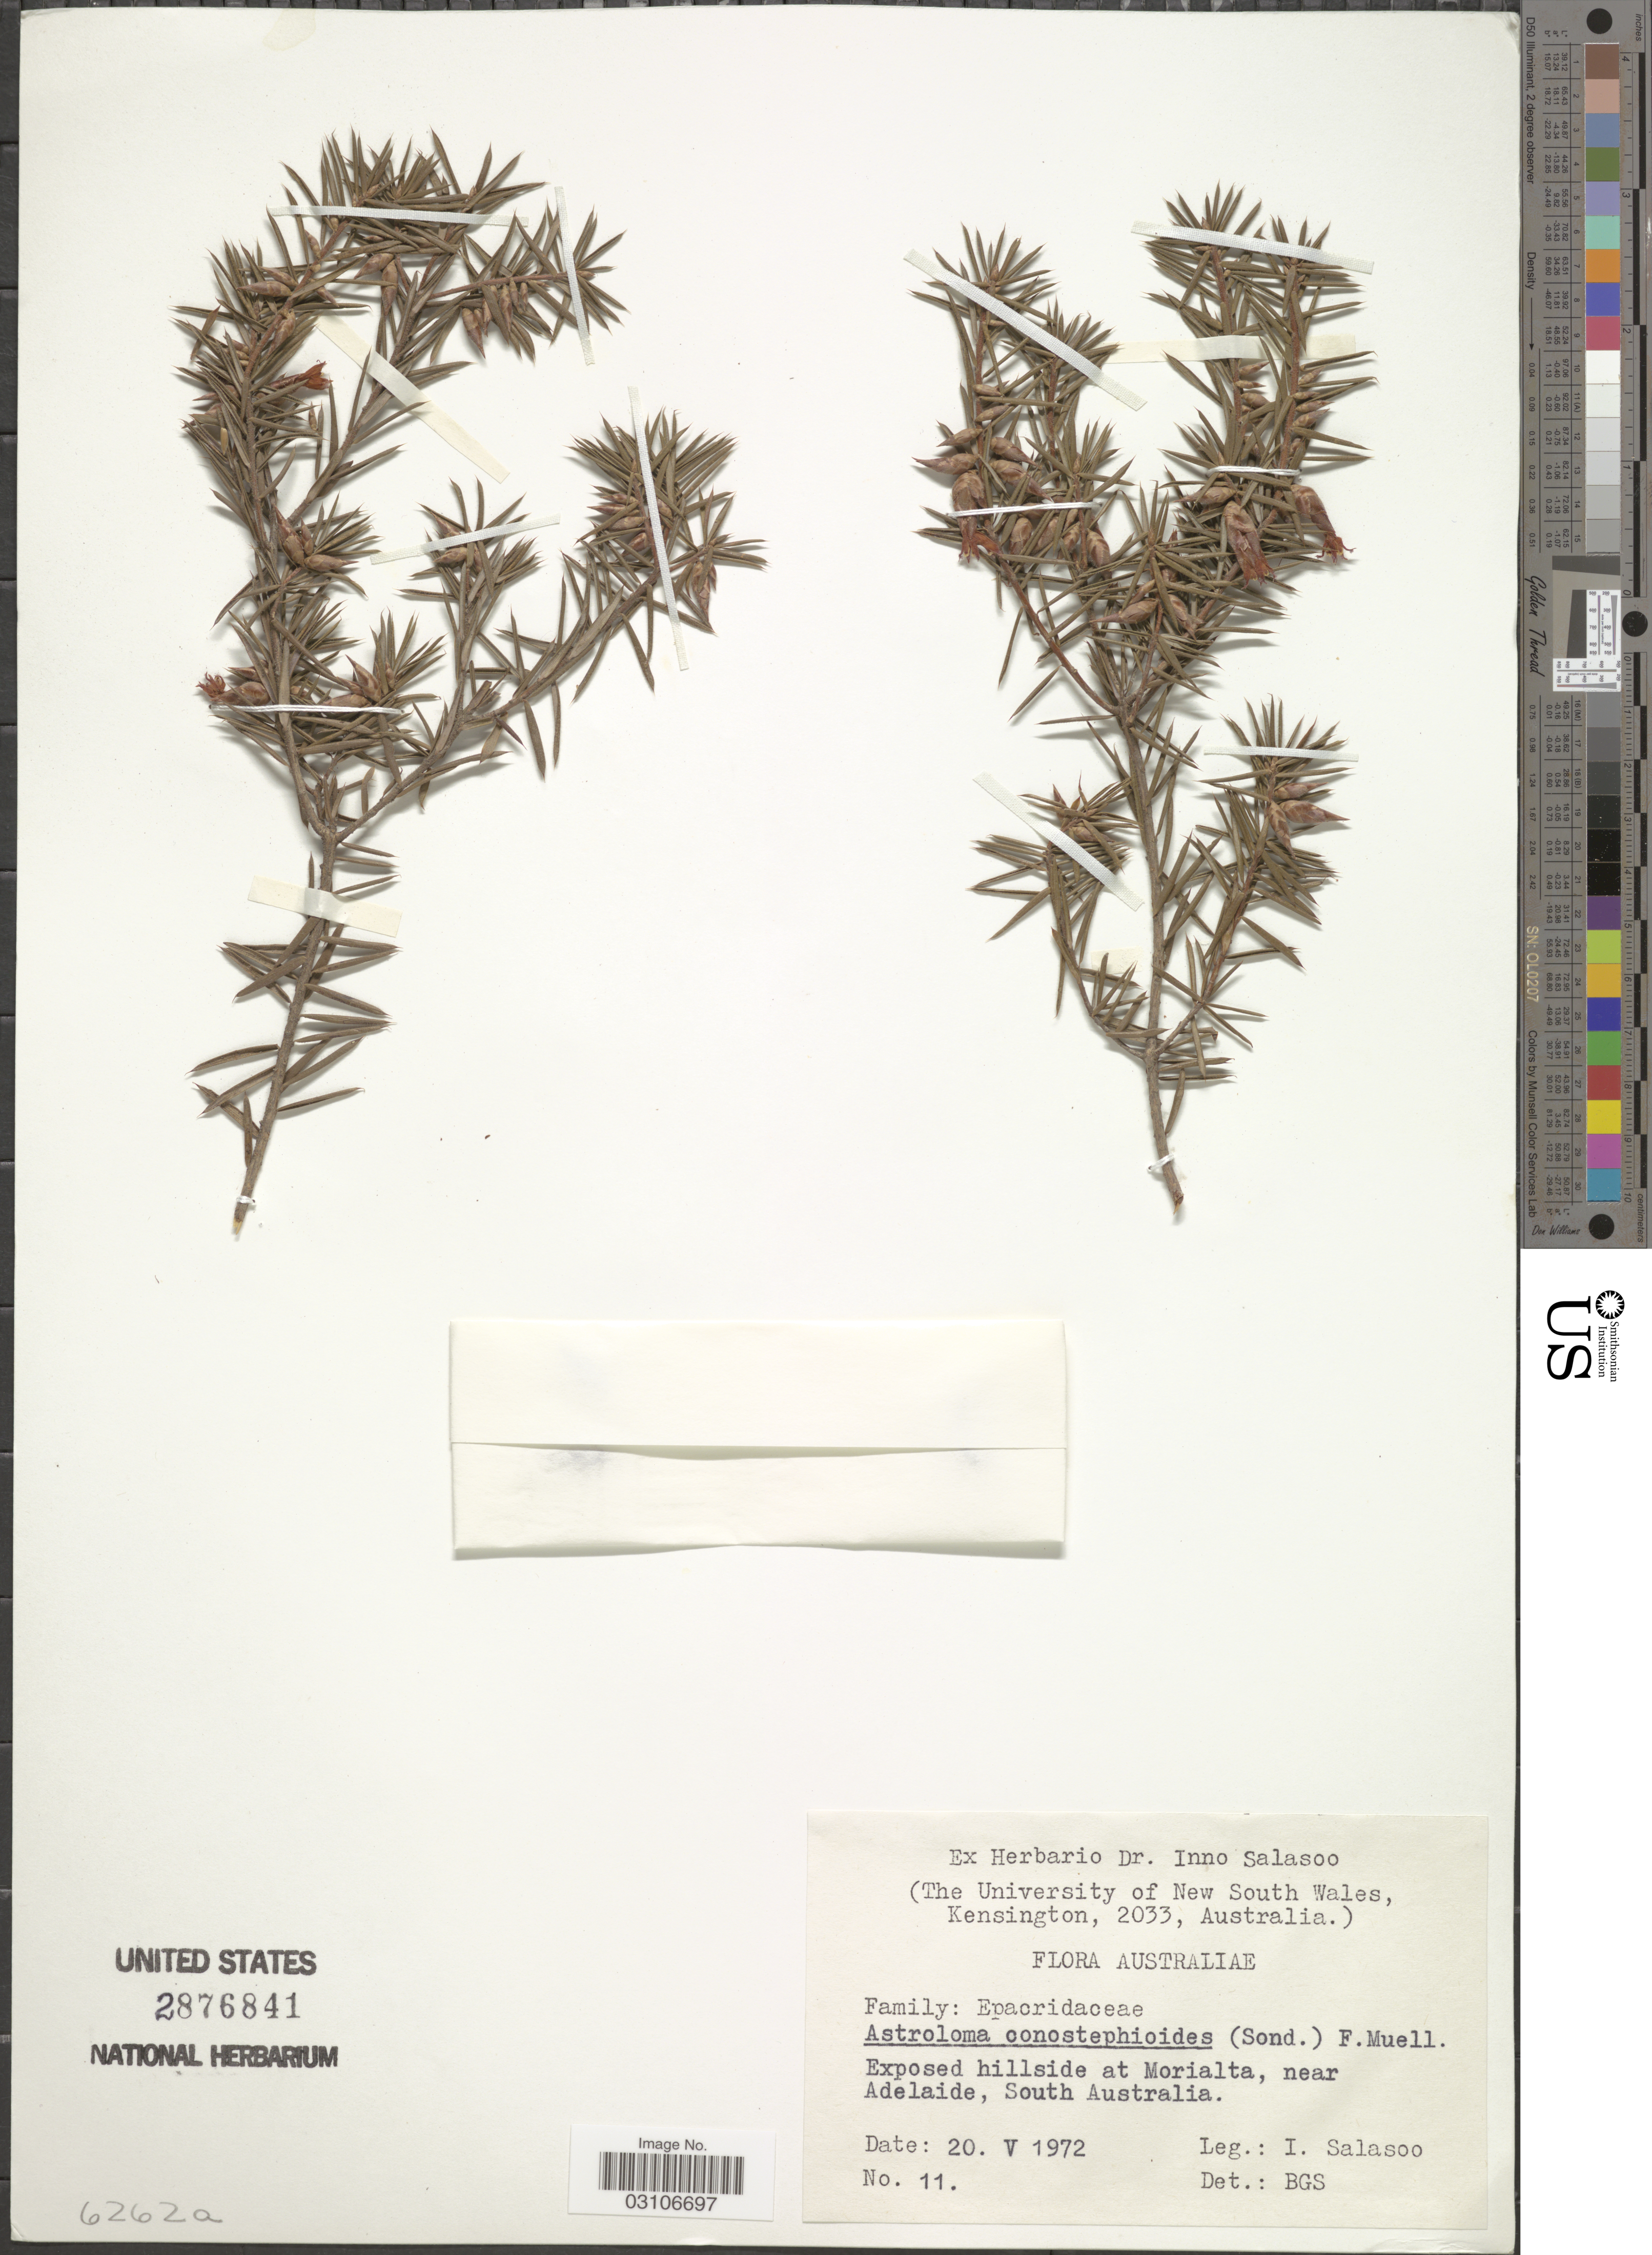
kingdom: Plantae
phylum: Tracheophyta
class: Magnoliopsida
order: Ericales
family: Ericaceae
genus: Astroloma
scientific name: Astroloma conostephioides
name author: F. Muell. ex Benth.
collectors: I. Salasoo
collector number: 11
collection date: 1972-05-20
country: Australia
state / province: South Australia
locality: Exposed hillside at Morialta, near Adelaide.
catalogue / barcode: US 2876841